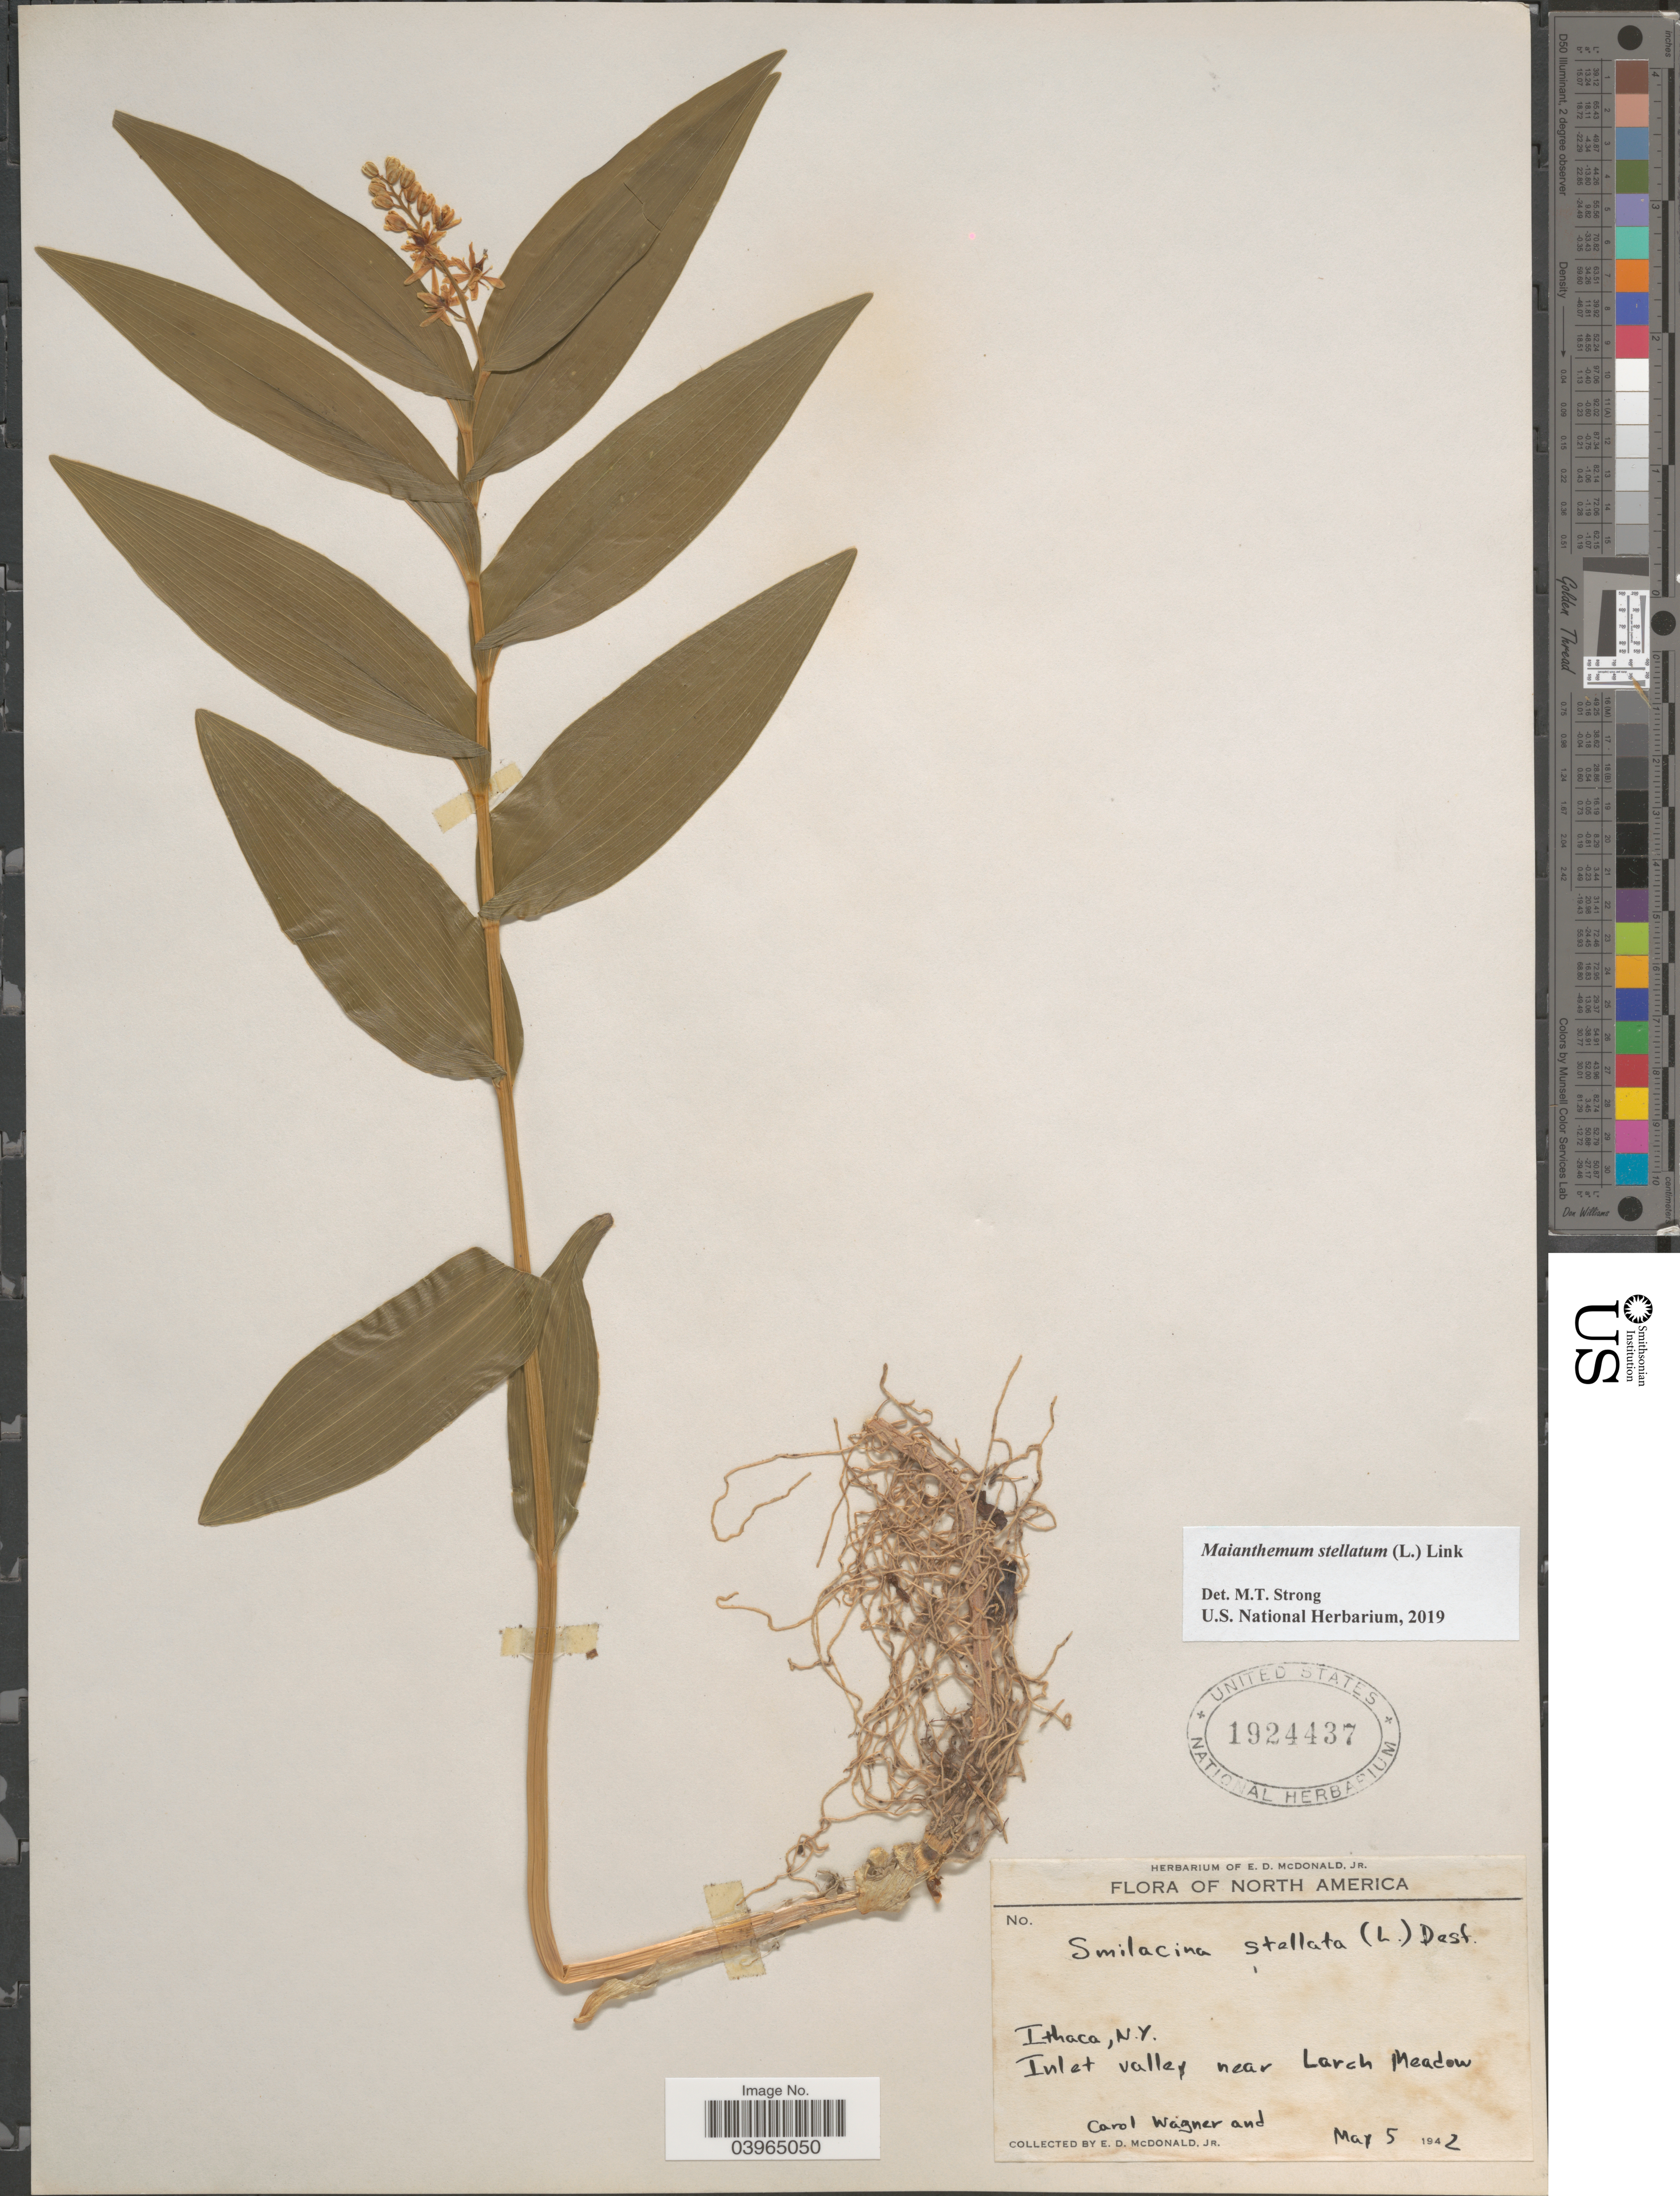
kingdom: Plantae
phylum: Tracheophyta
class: Liliopsida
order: Asparagales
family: Asparagaceae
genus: Maianthemum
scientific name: Maianthemum stellatum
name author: (L.) Link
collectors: C. Wagner & E. D. McDonald Jr.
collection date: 1942-05-05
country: United States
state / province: New York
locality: Ithaca, Inlet valley near Larch Meadow.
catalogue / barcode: US 1924437